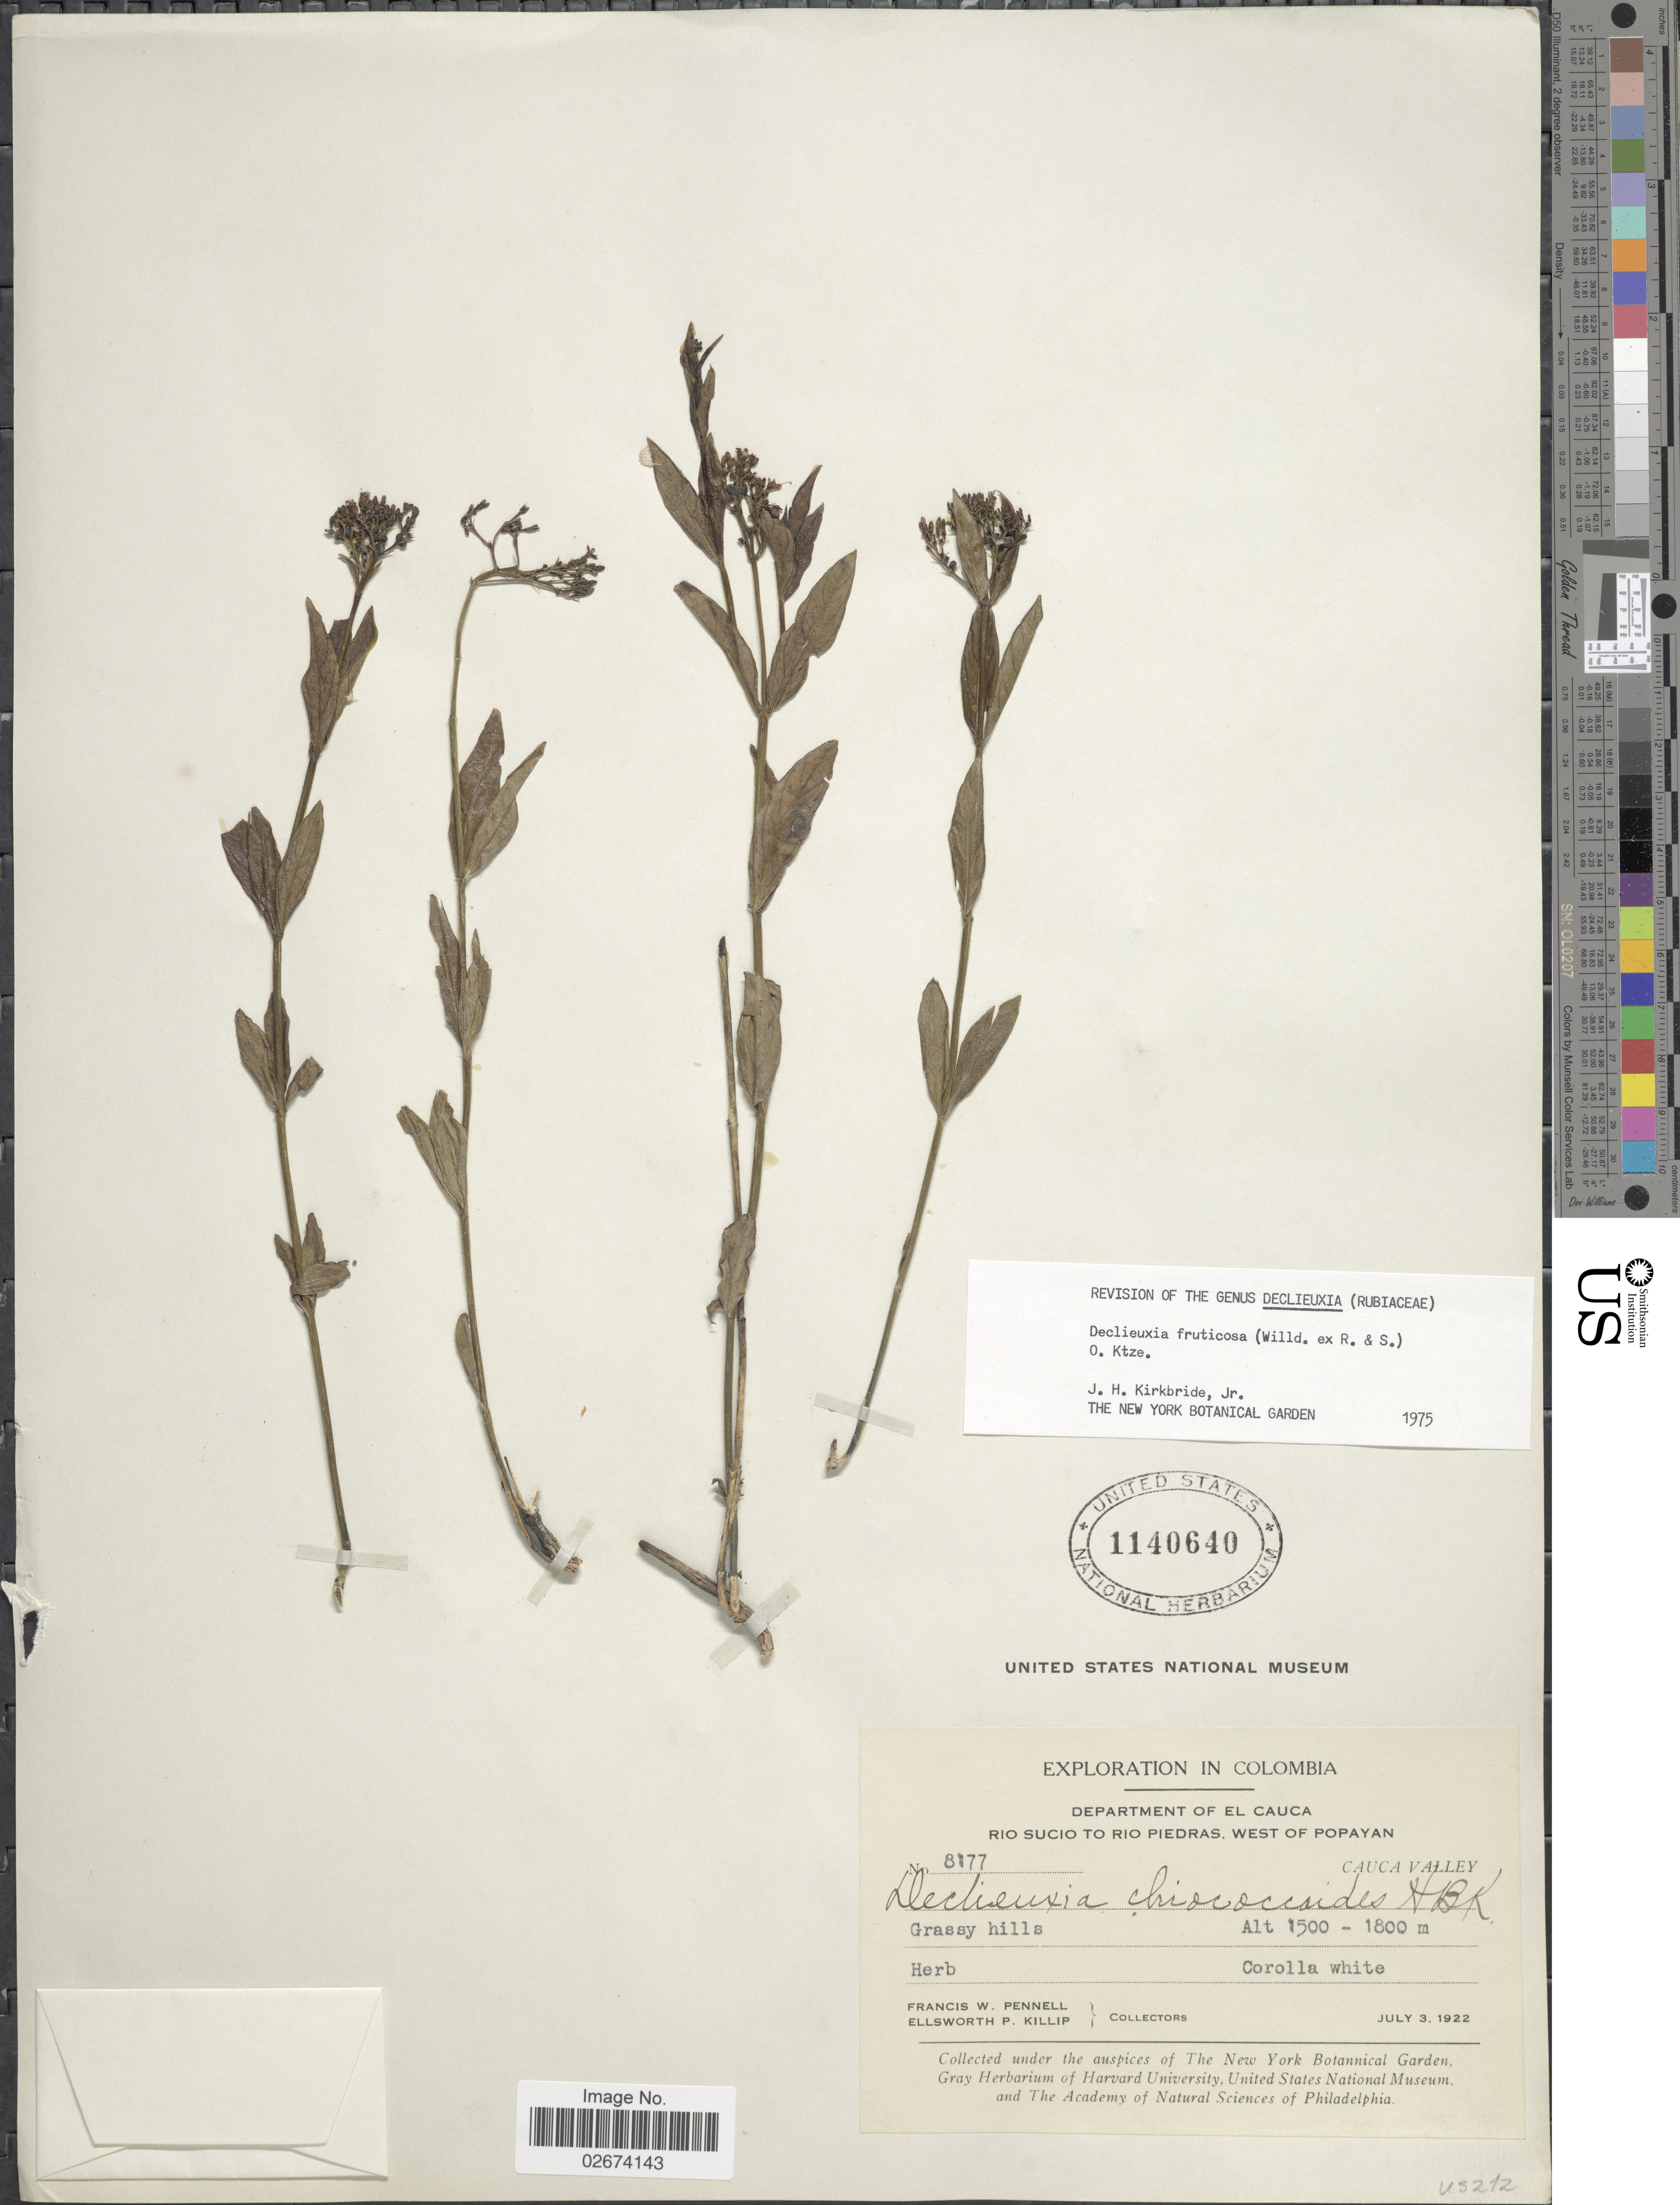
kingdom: Plantae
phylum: Tracheophyta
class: Magnoliopsida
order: Gentianales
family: Rubiaceae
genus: Declieuxia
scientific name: Declieuxia fruticosa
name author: (Willd. ex Roem. & Schult.) Kuntze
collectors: F. W. Pennell & E. P. Killip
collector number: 8177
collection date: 1922-07-03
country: Colombia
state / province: Cauca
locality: Department of El Cauca, Rio Sucio to Rio Piedras, West of Popoyan, Cauca Valley, Grassy hills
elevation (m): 1500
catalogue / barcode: US 1140640